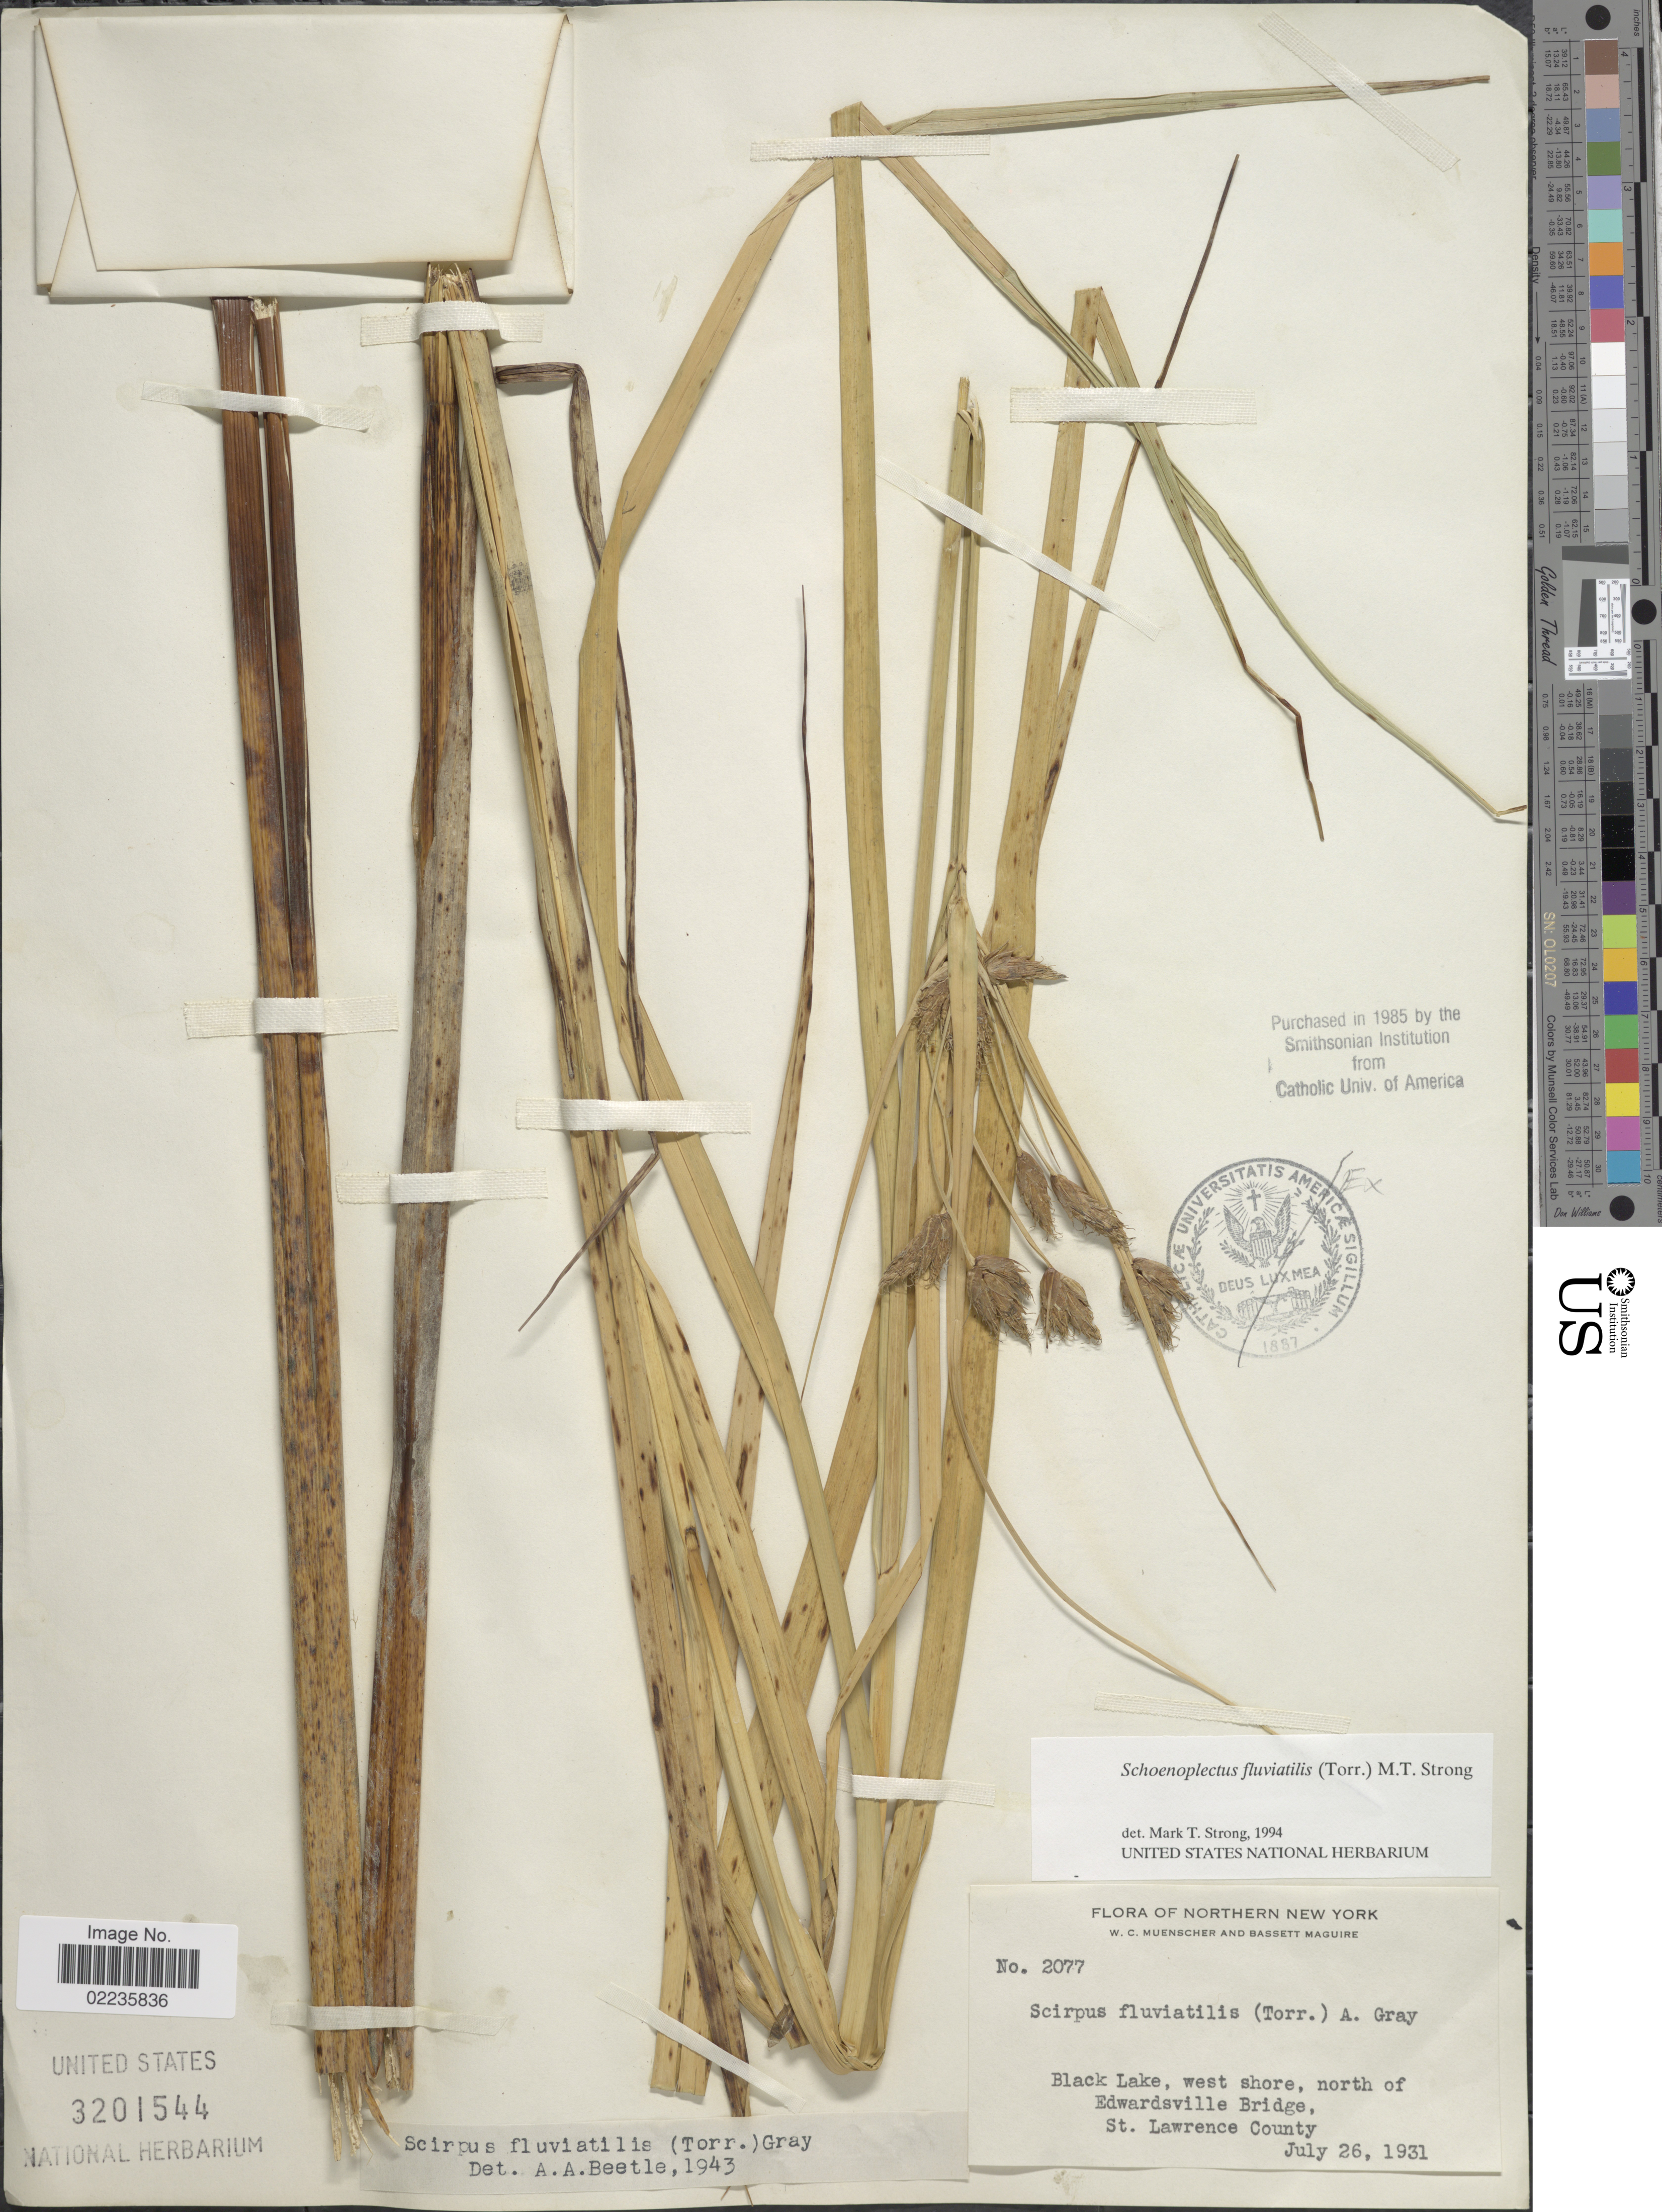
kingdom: Plantae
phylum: Tracheophyta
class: Liliopsida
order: Poales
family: Cyperaceae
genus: Bolboschoenus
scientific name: Bolboschoenus fluviatilis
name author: (Torr.) Soják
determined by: Strong, M. T., (US), Smithsonian Institution - National Museum of Natural History (UNITED STATES)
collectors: W. Muenscher & B. Maguire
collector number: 2077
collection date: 1931-07-26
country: United States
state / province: New York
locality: Northern New York. Black Lake, west shore, north of Edwardsville Bridge, St. Lawrence County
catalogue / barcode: US 3201544